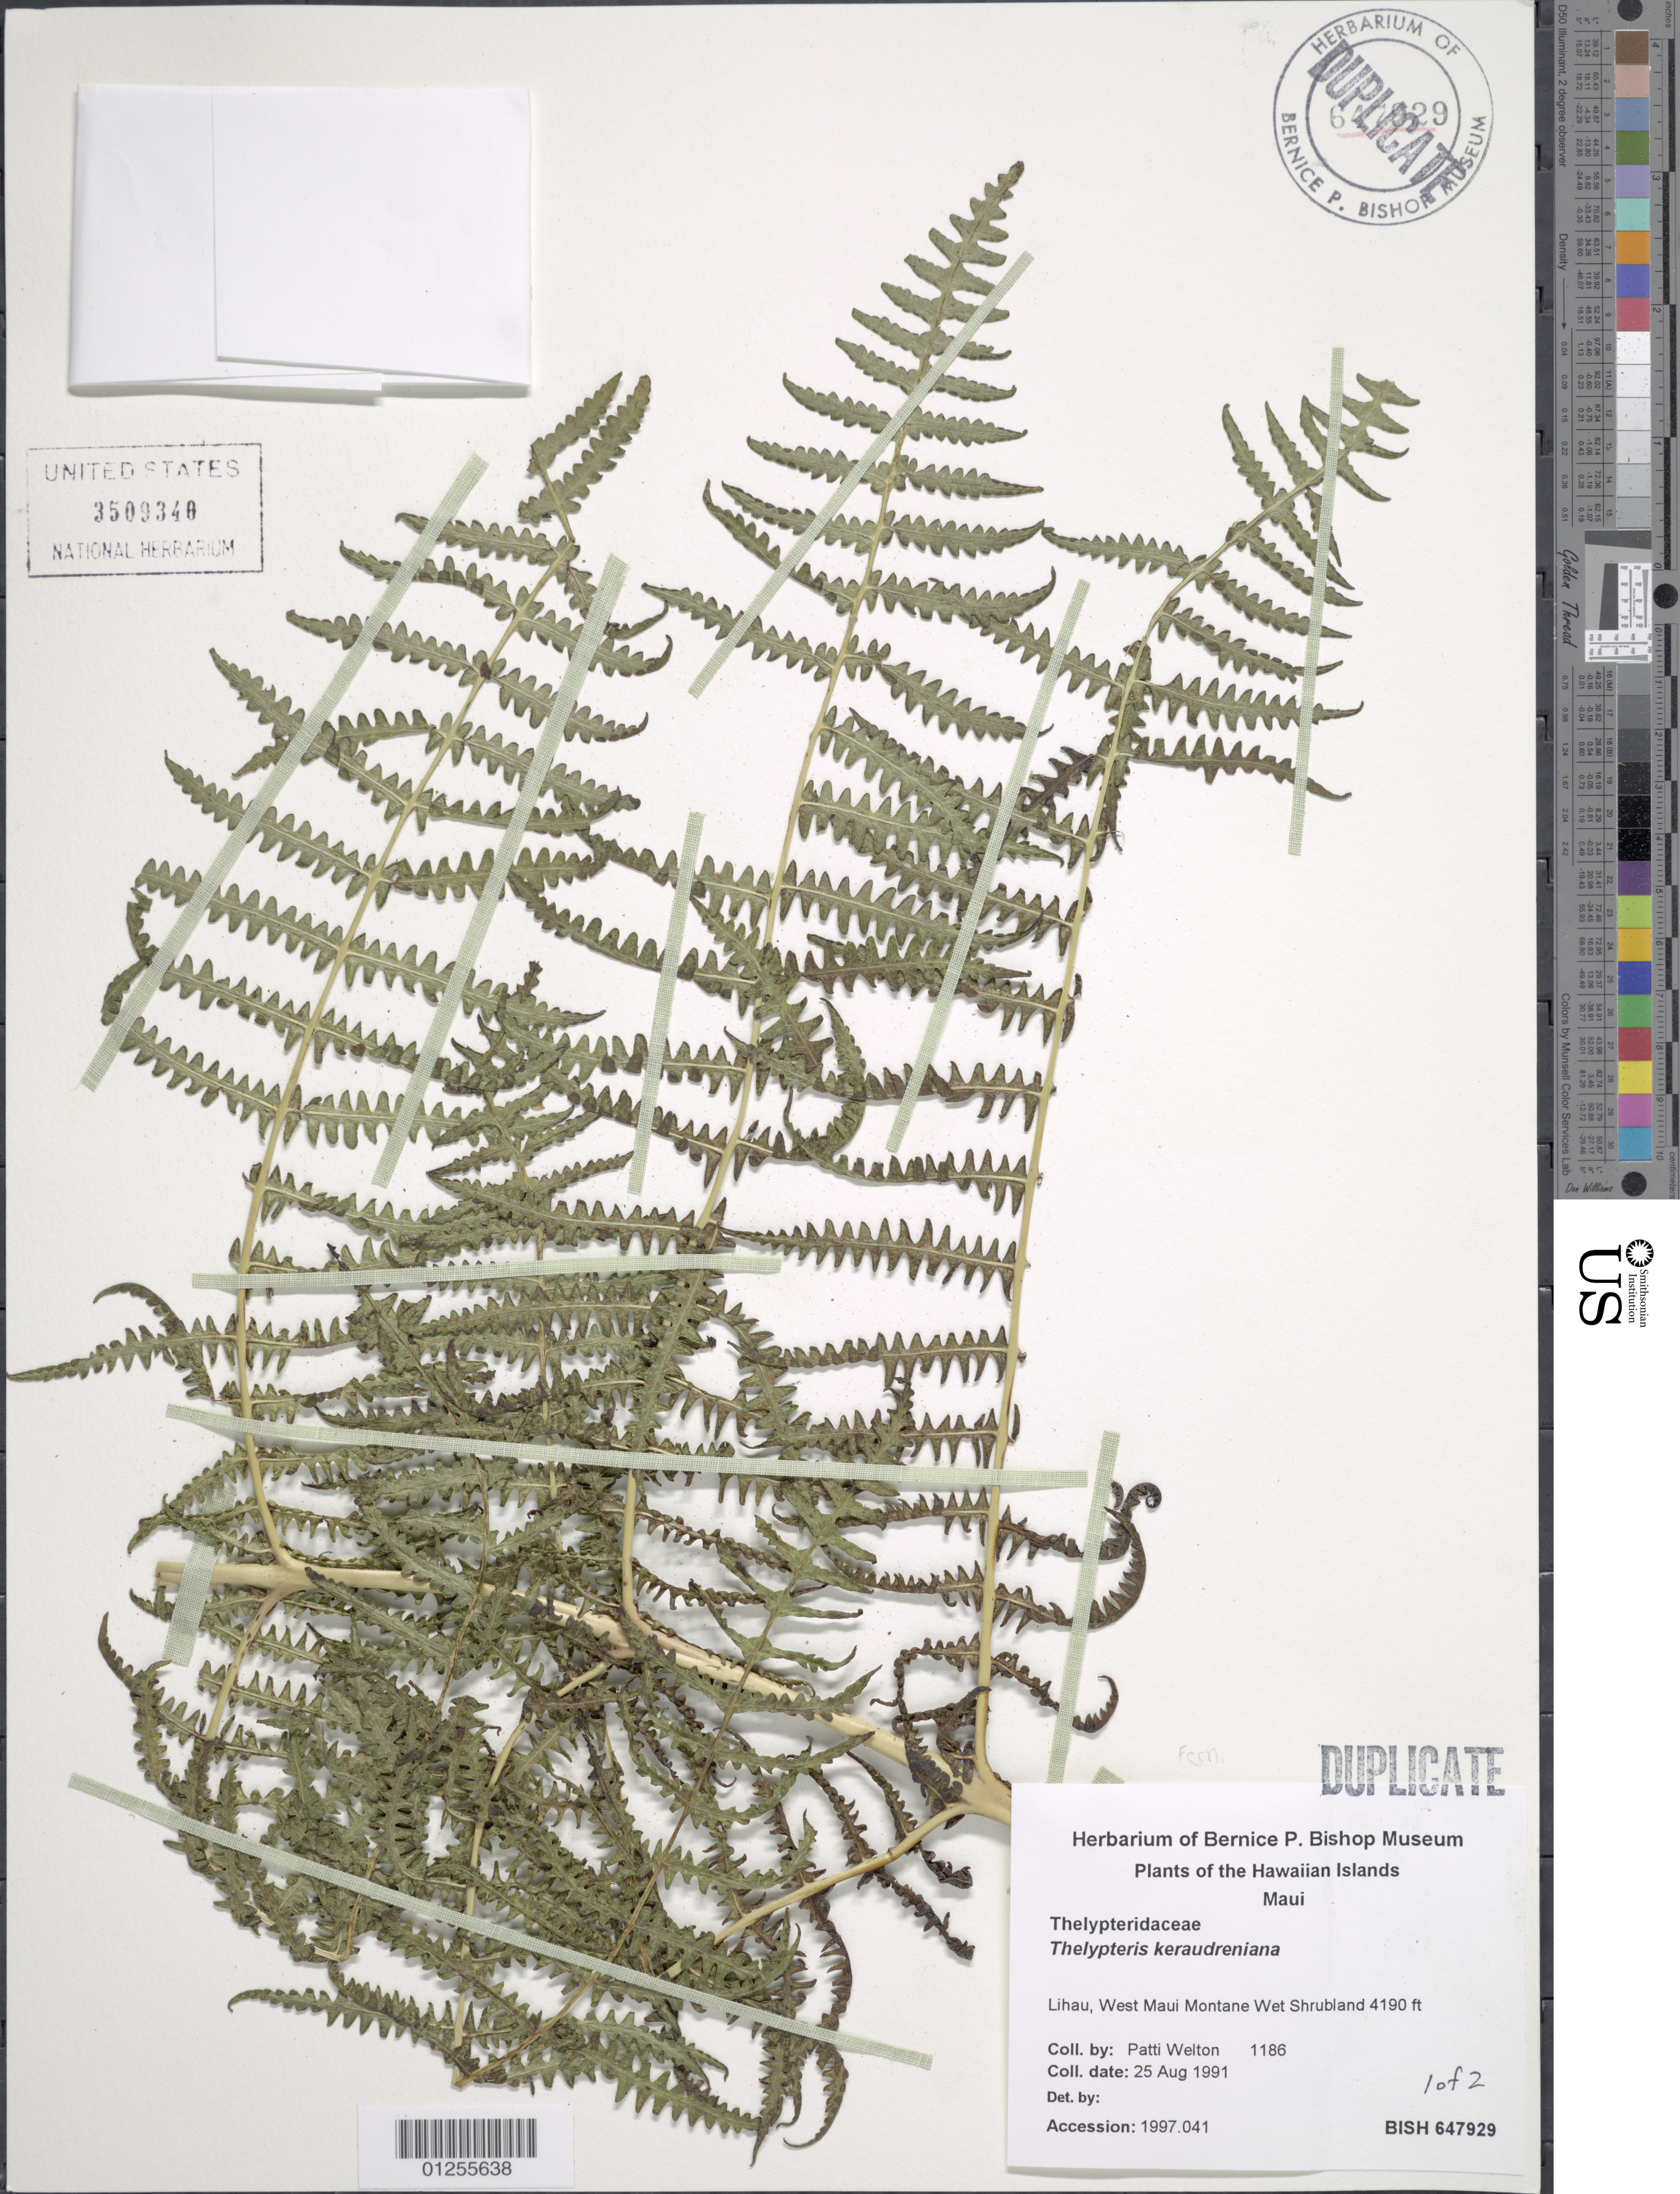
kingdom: Plantae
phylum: Tracheophyta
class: Polypodiopsida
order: Polypodiales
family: Thelypteridaceae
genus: Pseudophegopteris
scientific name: Pseudophegopteris keraudreniana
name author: (Gaudich.) Holttum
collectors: P. Welton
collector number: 1186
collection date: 1991-08-25/1994-08-25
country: United States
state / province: Hawaii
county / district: Maui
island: Maui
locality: West Maui, Lihau.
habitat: Montane wet shrubland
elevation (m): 1277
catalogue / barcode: US 3509340